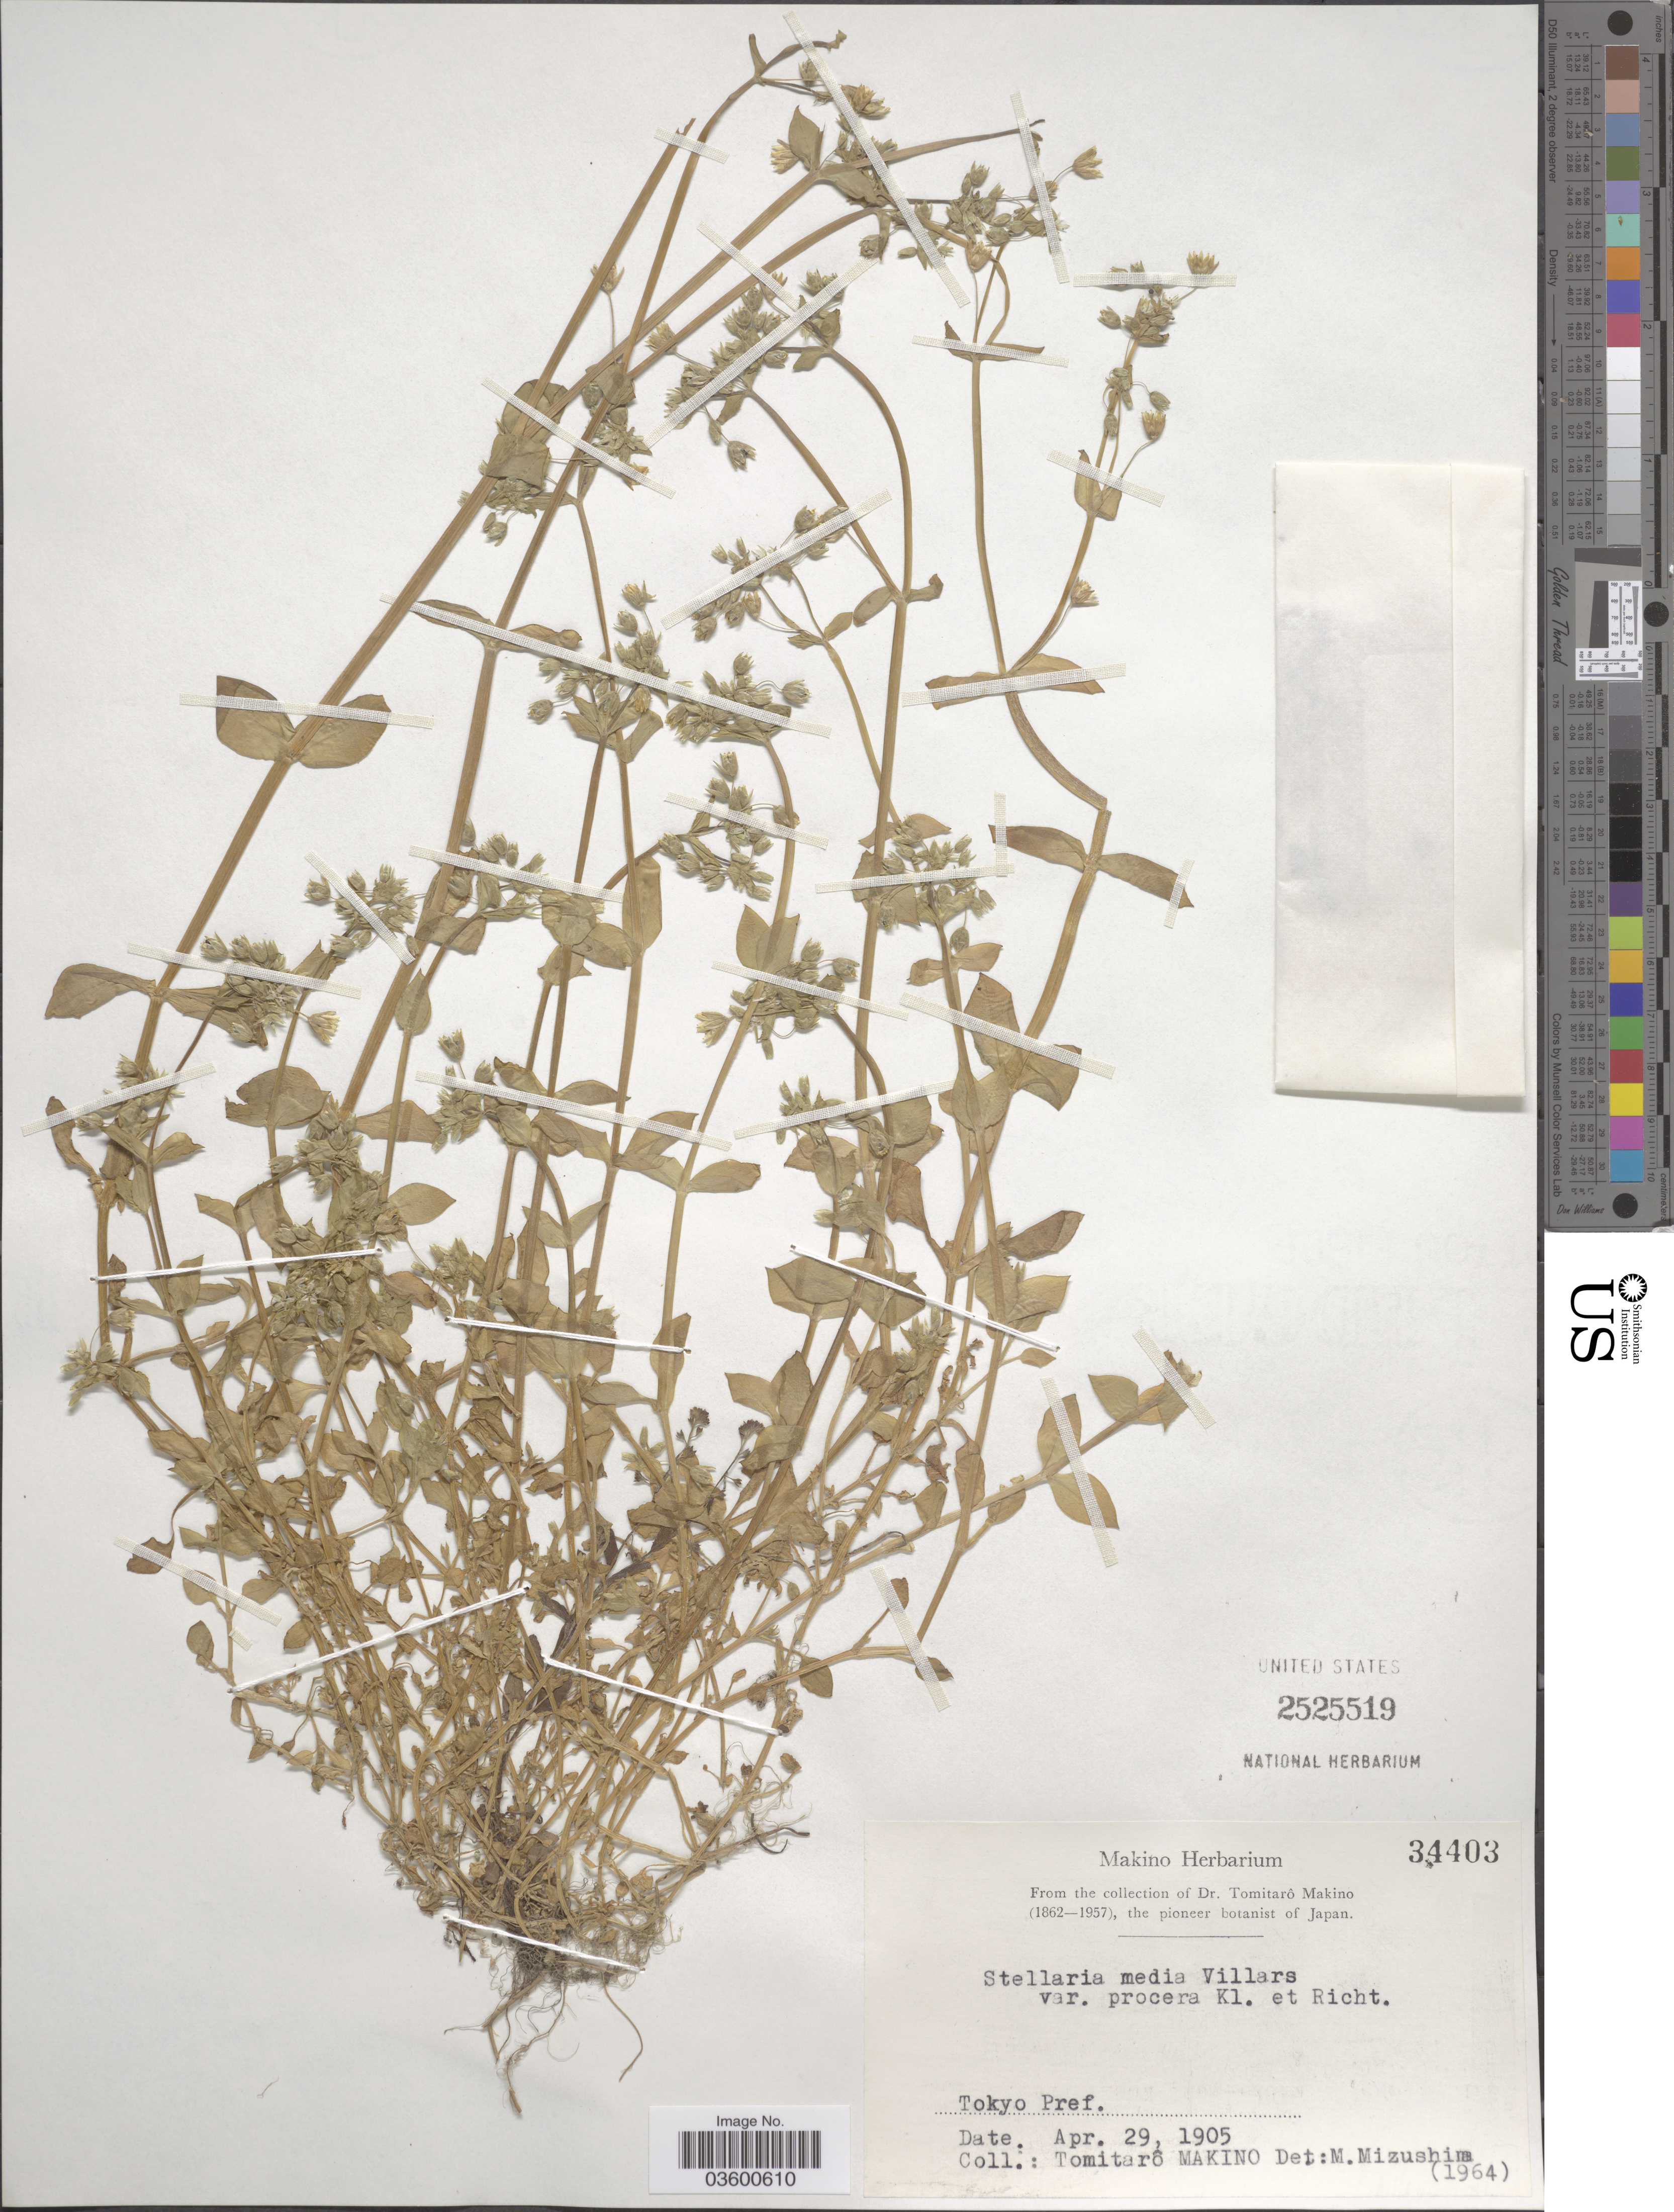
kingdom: Plantae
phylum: Tracheophyta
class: Magnoliopsida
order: Caryophyllales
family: Caryophyllaceae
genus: Stellaria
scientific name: Stellaria media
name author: (L.) Vill.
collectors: T. Makino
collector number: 34403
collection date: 1905-04-29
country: Japan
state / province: Tokyo, Federal City of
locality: Tokyo Pref.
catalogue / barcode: US 2525519